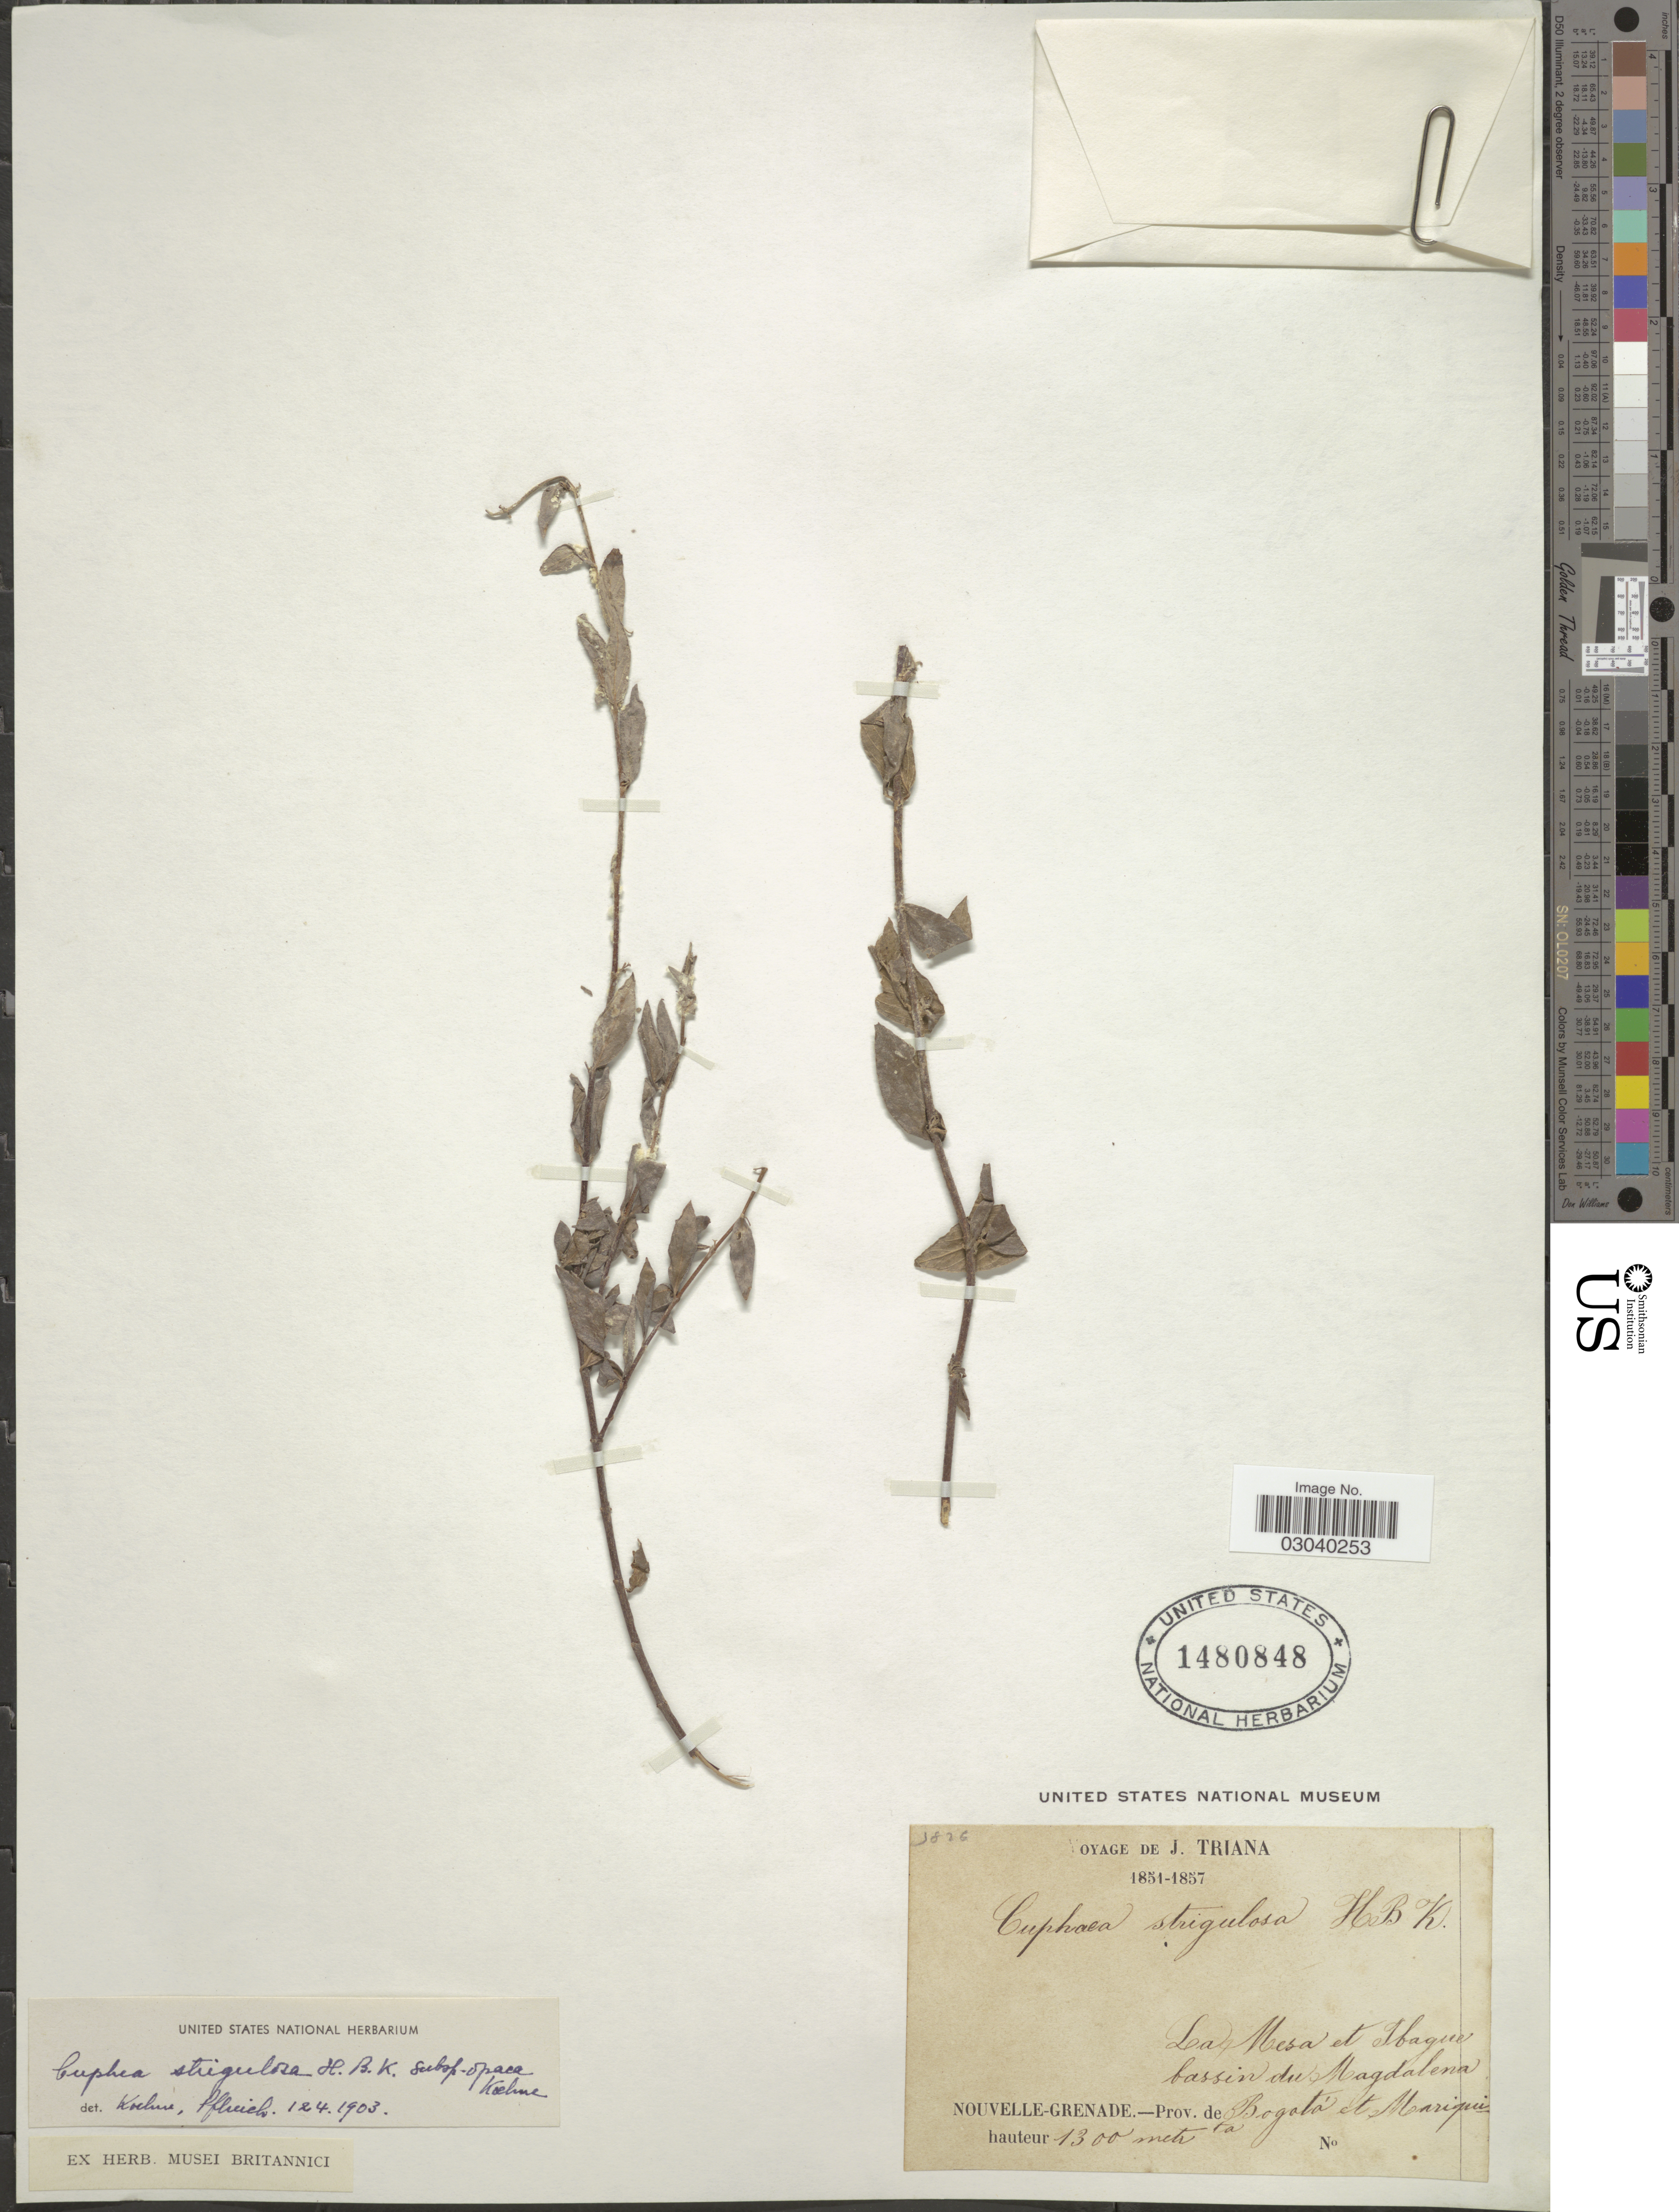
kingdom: Plantae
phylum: Tracheophyta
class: Magnoliopsida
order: Myrtales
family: Lythraceae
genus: Cuphea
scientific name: Cuphea strigulosa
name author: Kunth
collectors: J. Triana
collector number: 3826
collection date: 1851/1857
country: Colombia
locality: Nouvelle-Grenade. - Prov. de Bogotá et Mariqui.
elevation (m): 1300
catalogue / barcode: US 1480848